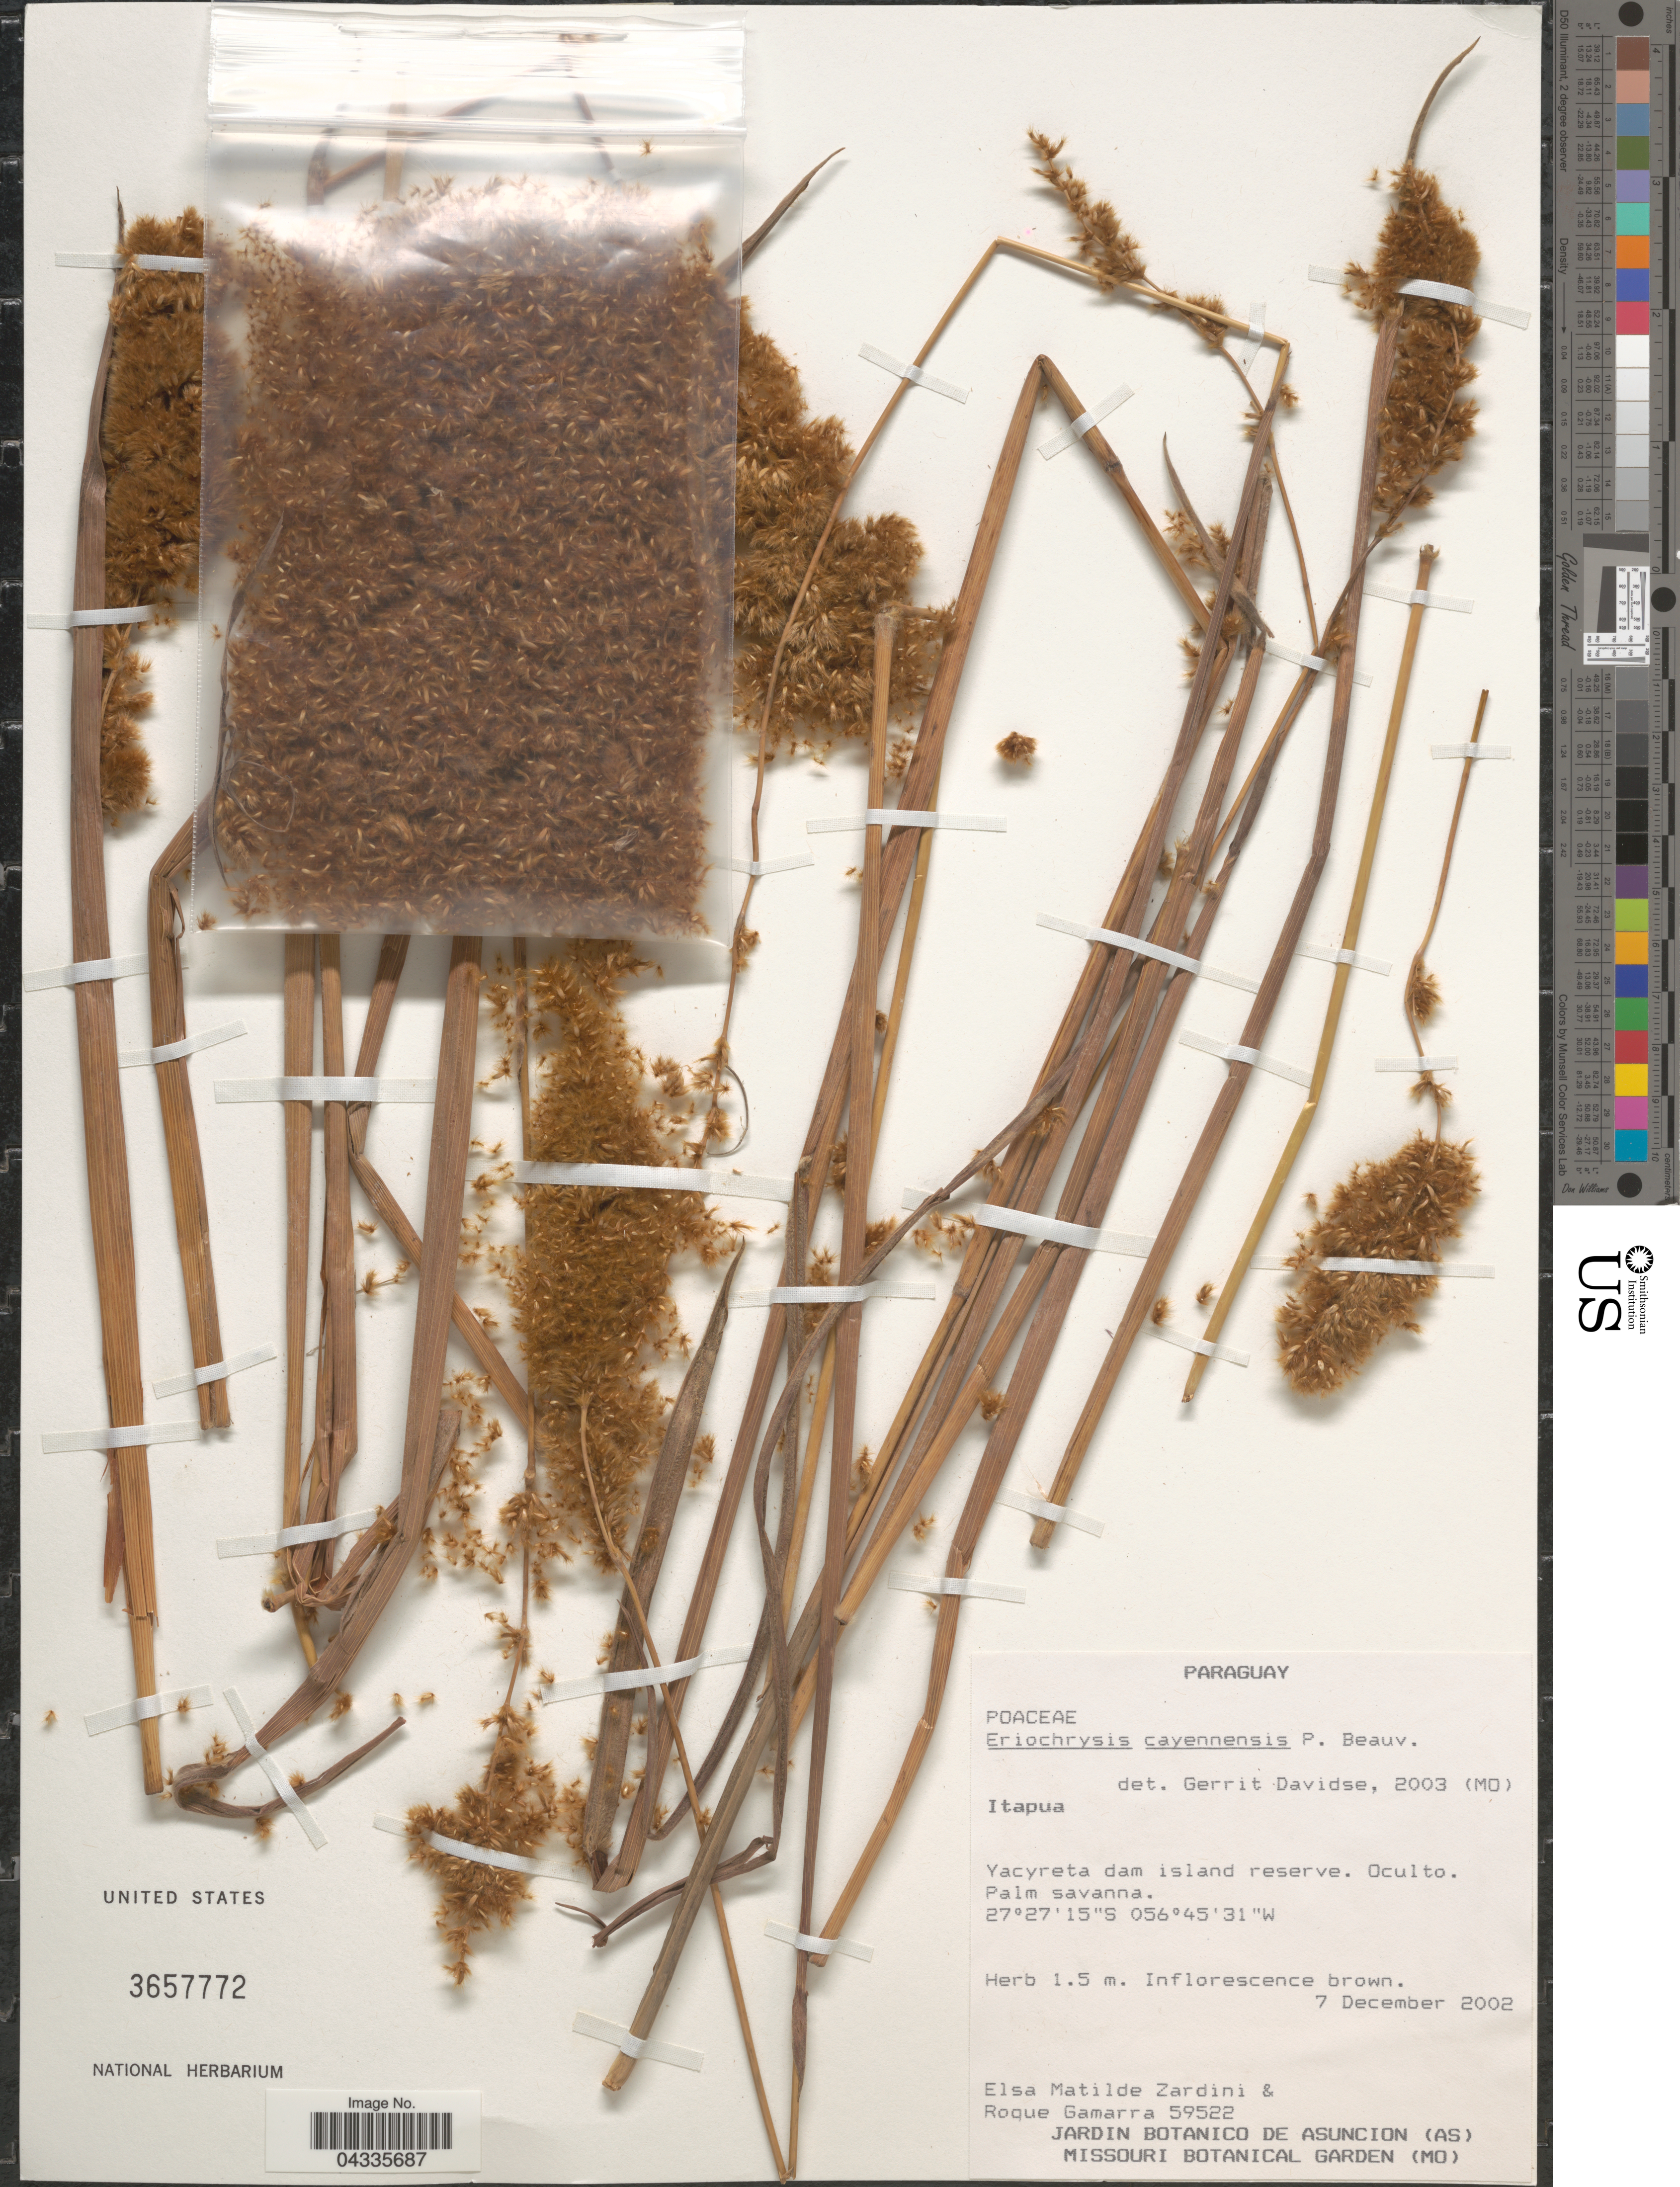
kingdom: Plantae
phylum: Tracheophyta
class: Liliopsida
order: Poales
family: Poaceae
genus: Eriochrysis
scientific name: Eriochrysis cayennensis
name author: P. Beauv.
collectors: E. M. Zardini & R. Gamarra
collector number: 59522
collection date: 2002-12-07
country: Paraguay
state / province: Itapua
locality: Yacyreta dam island reserve. Oculto. Palm savanna.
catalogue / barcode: US 3657772